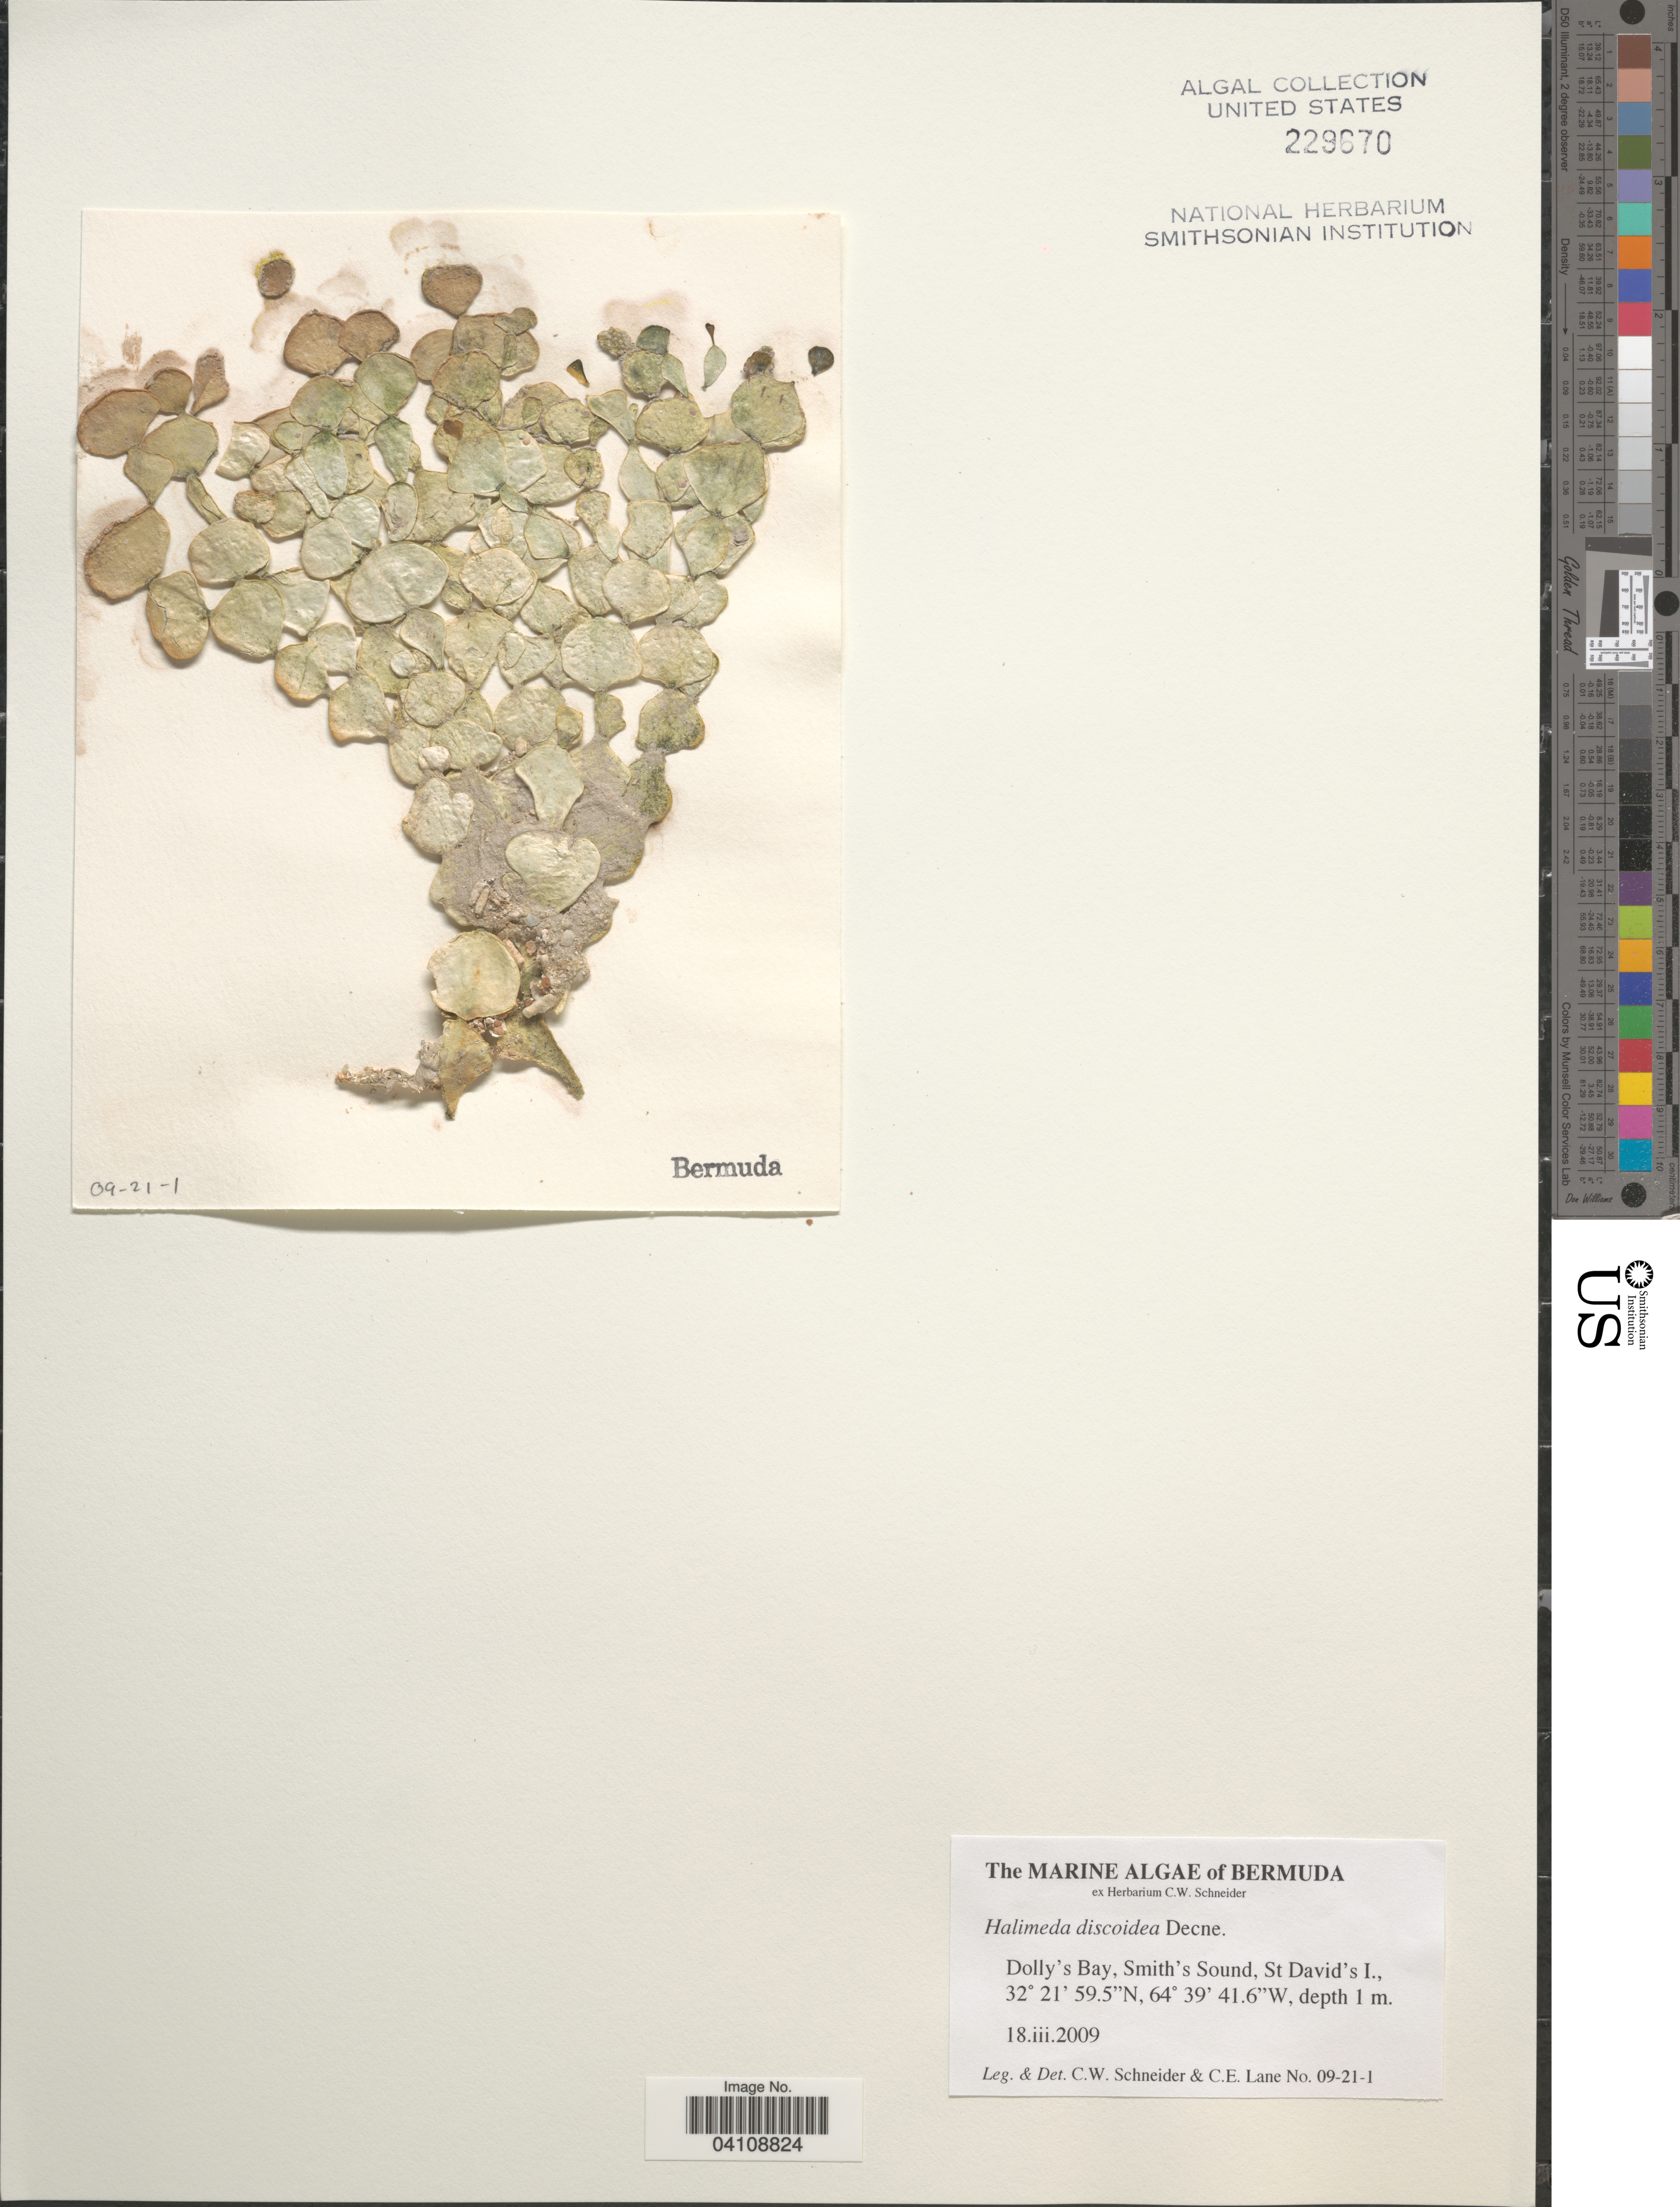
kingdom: Plantae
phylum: Chlorophyta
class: Ulvophyceae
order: Bryopsidales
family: Halimedaceae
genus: Halimeda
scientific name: Halimeda discoidea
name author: Decne.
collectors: C. W.Schneider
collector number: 09-21-1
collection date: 2009-03-18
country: Bermuda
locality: Dolly's Bay, Smith's Sound, St David's I.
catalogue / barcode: US 229670